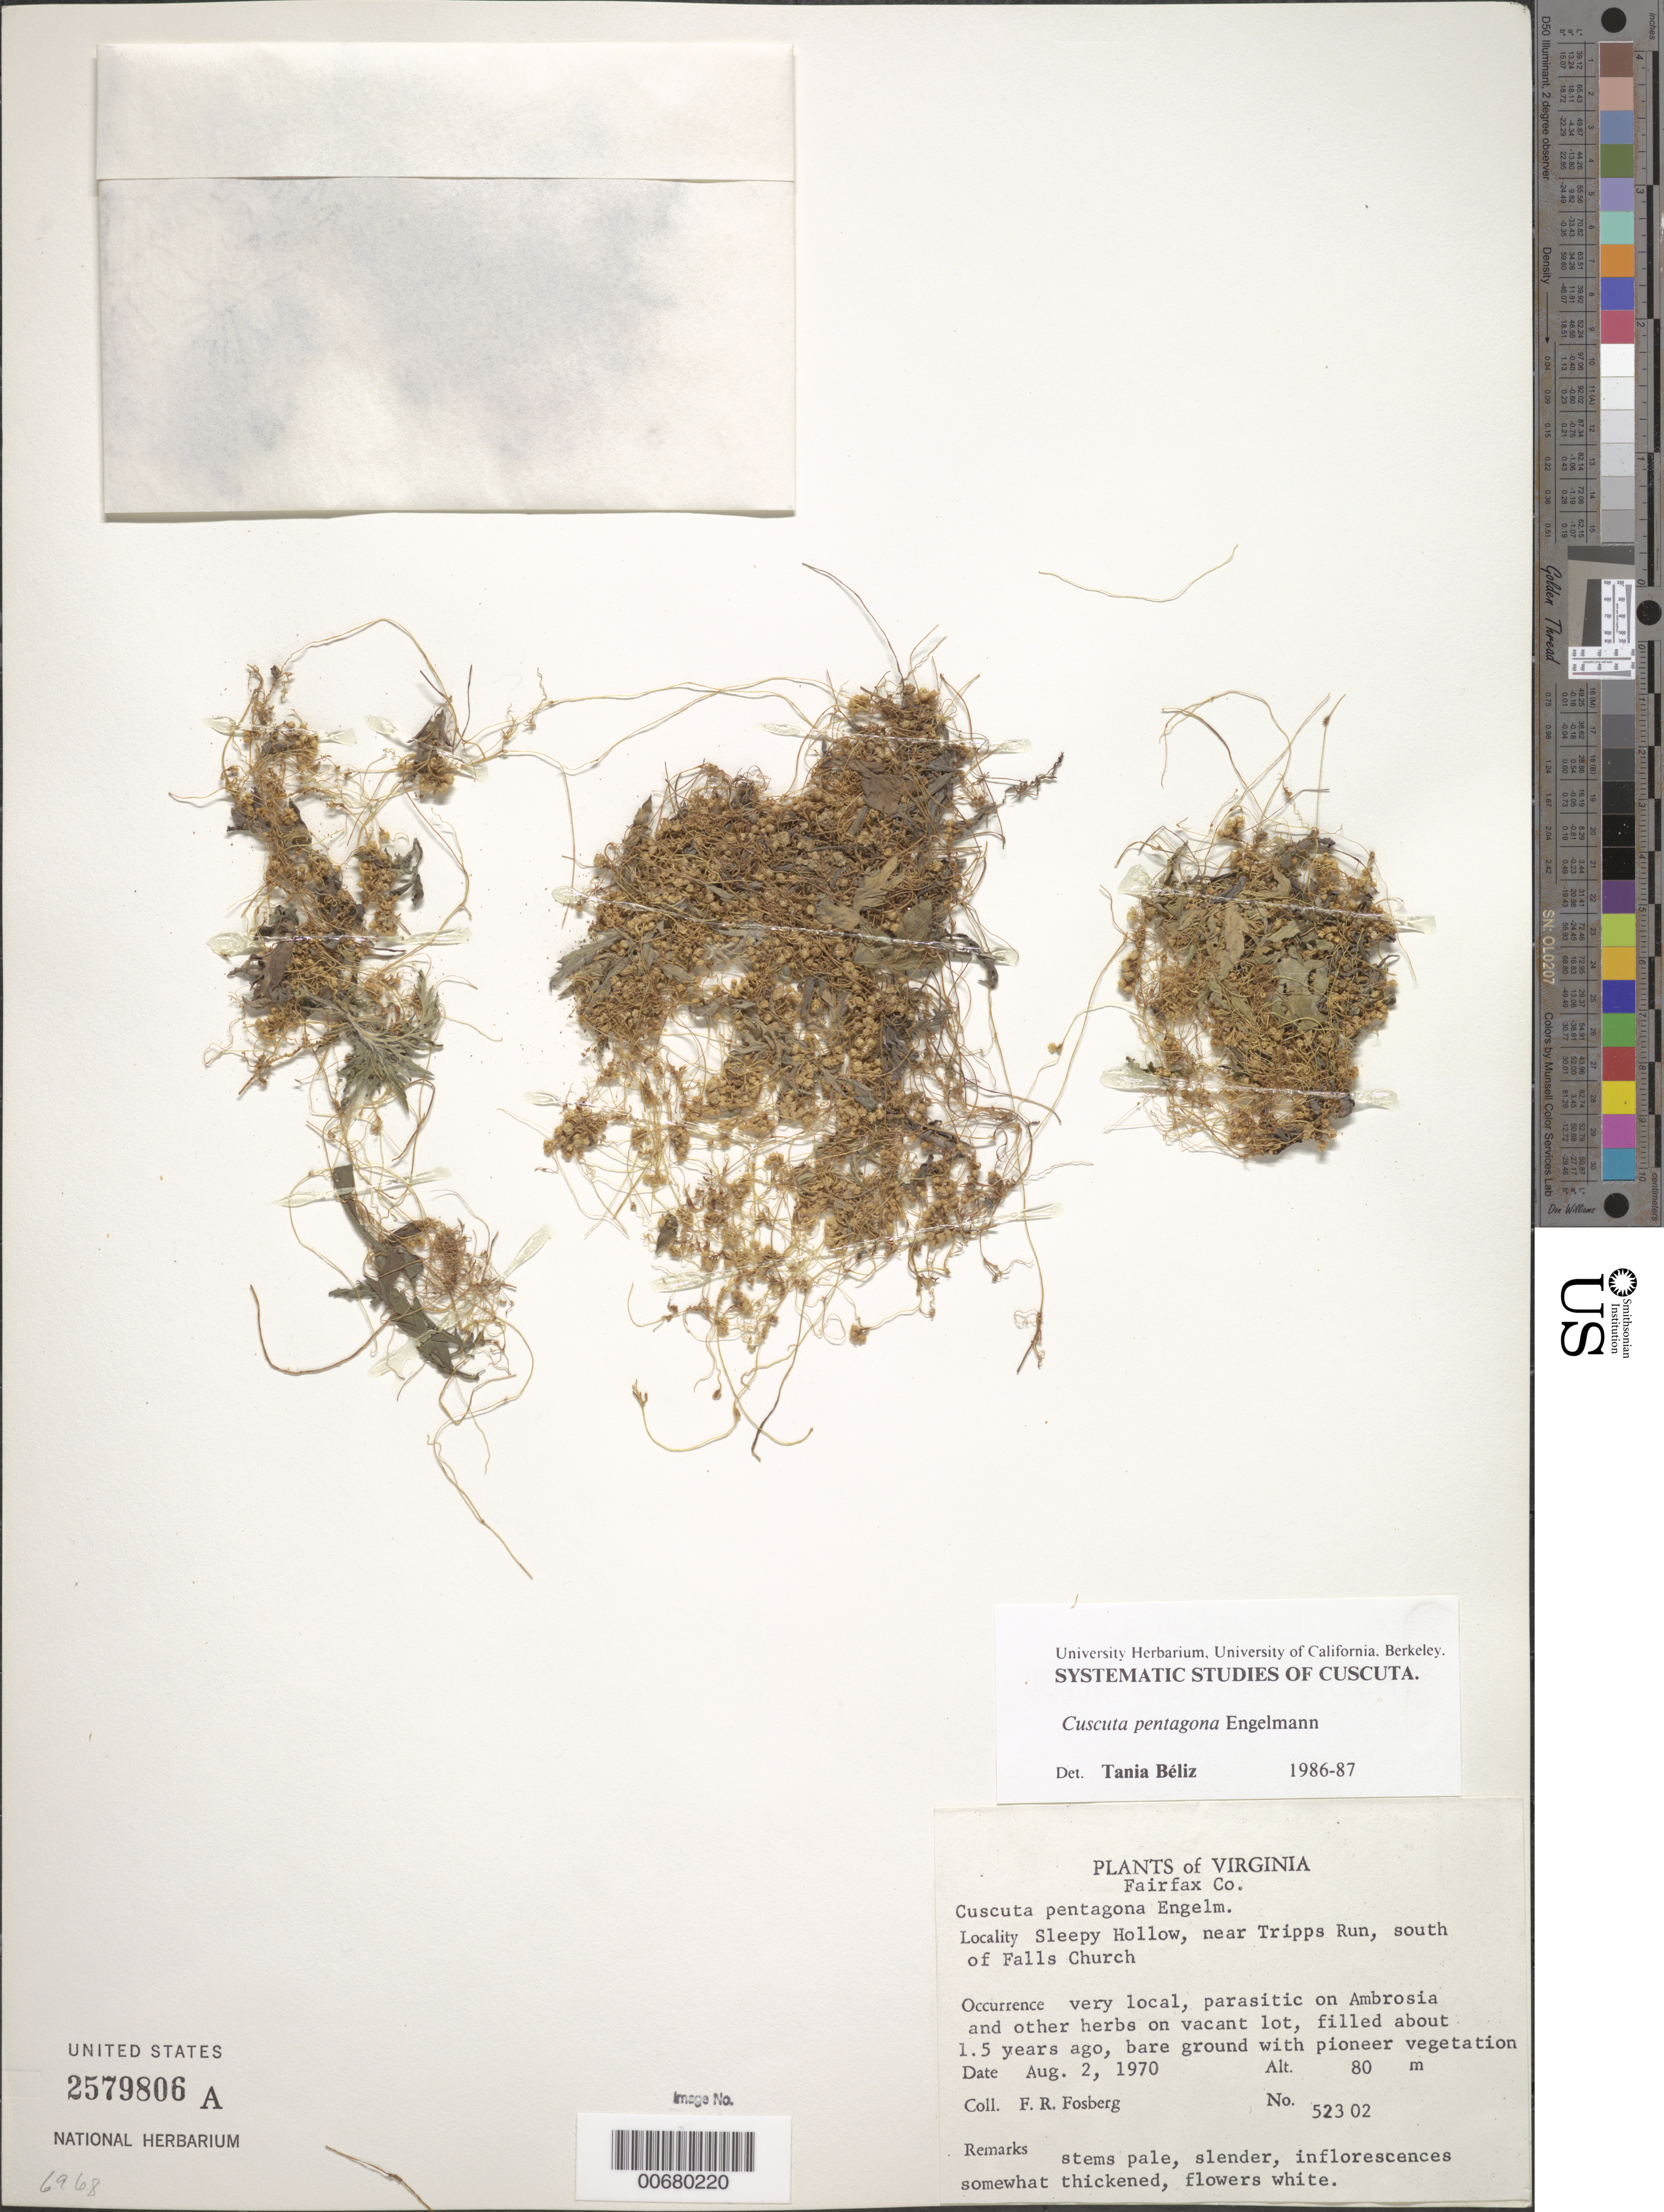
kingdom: Plantae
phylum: Tracheophyta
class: Magnoliopsida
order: Solanales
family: Convolvulaceae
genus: Cuscuta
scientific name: Cuscuta pentagona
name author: Engelm.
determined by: Béliz, T.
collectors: F. R. Fosberg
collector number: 52302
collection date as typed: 02 Aug 1970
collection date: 1970-08-02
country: United States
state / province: Virginia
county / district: Fairfax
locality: Sleepy Hollow, near Tripps Run, south of Falls Church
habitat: Very local, parasitic on Ambrosia and other herbs on vacant lot, filled about 1.5 years ago, bare ground with pioneer vegetation.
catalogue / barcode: US 2579806A